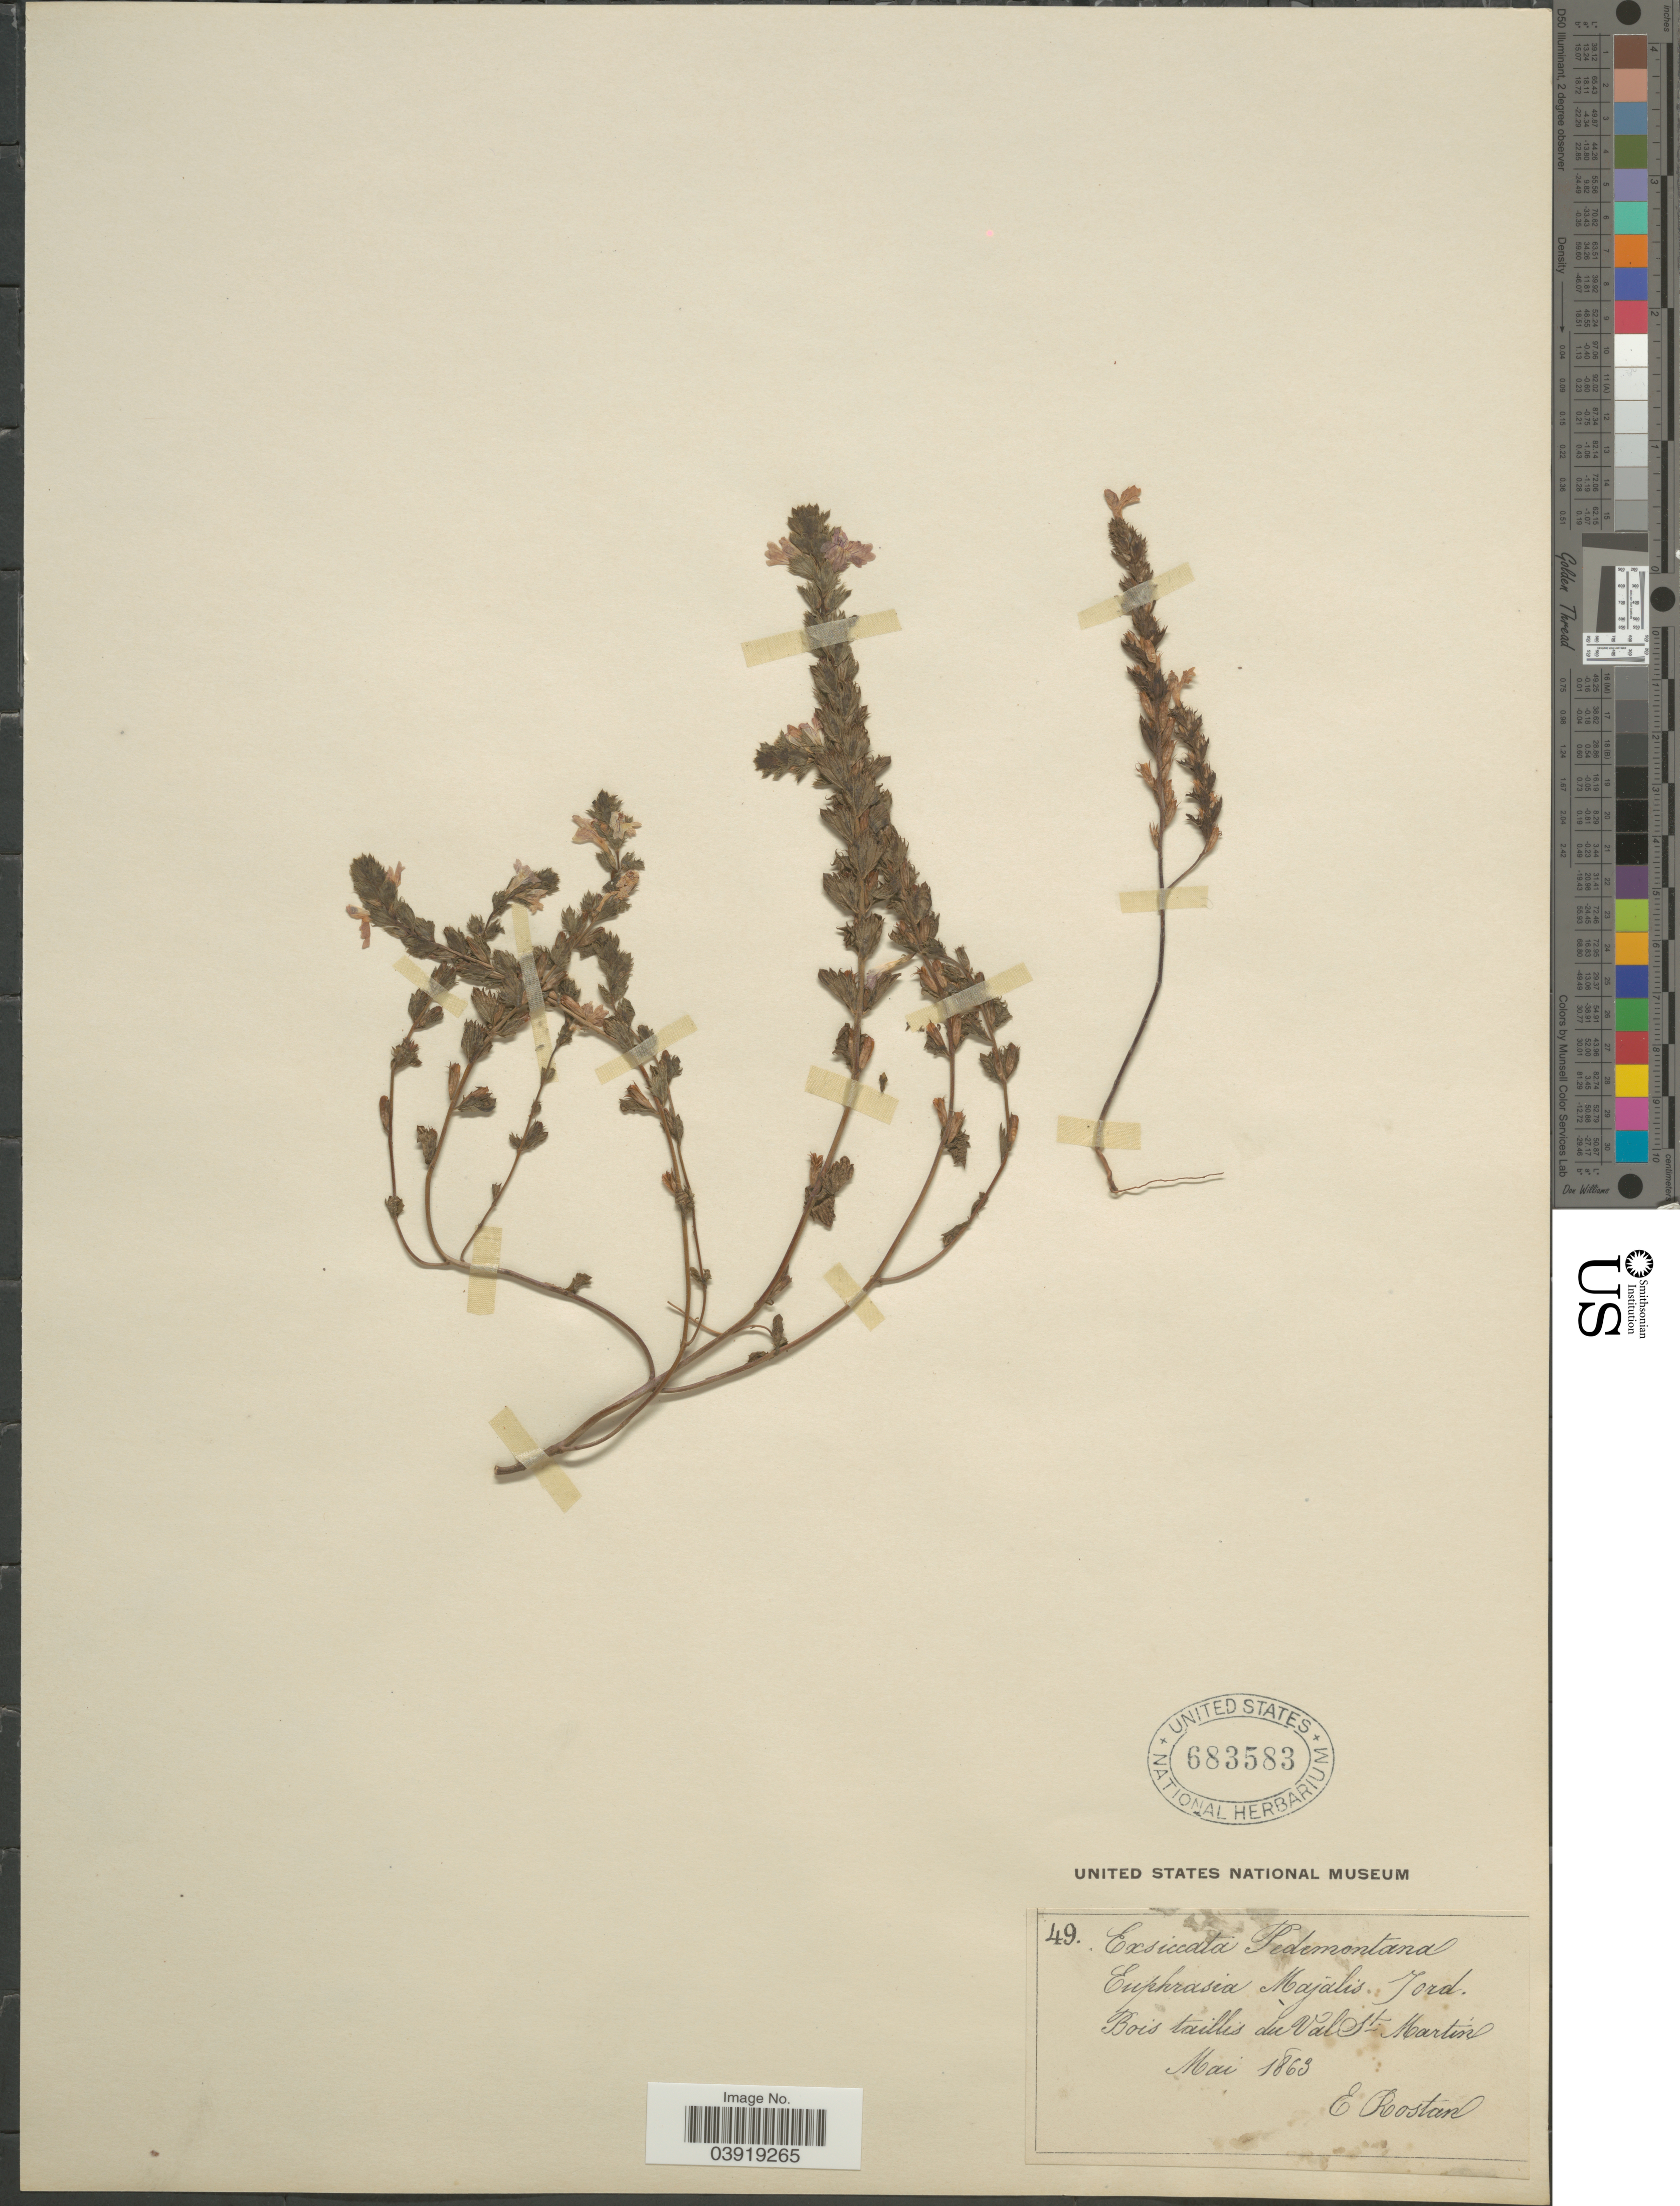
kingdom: Plantae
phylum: Tracheophyta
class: Magnoliopsida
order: Lamiales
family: Orobanchaceae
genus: Euphrasia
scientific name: Euphrasia majalis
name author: Jord.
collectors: E. Rostan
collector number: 49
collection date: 1863-05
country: Italy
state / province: Piedmont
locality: Pedemontana. Bois taillis du Val St. Martin.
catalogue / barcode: US 683583